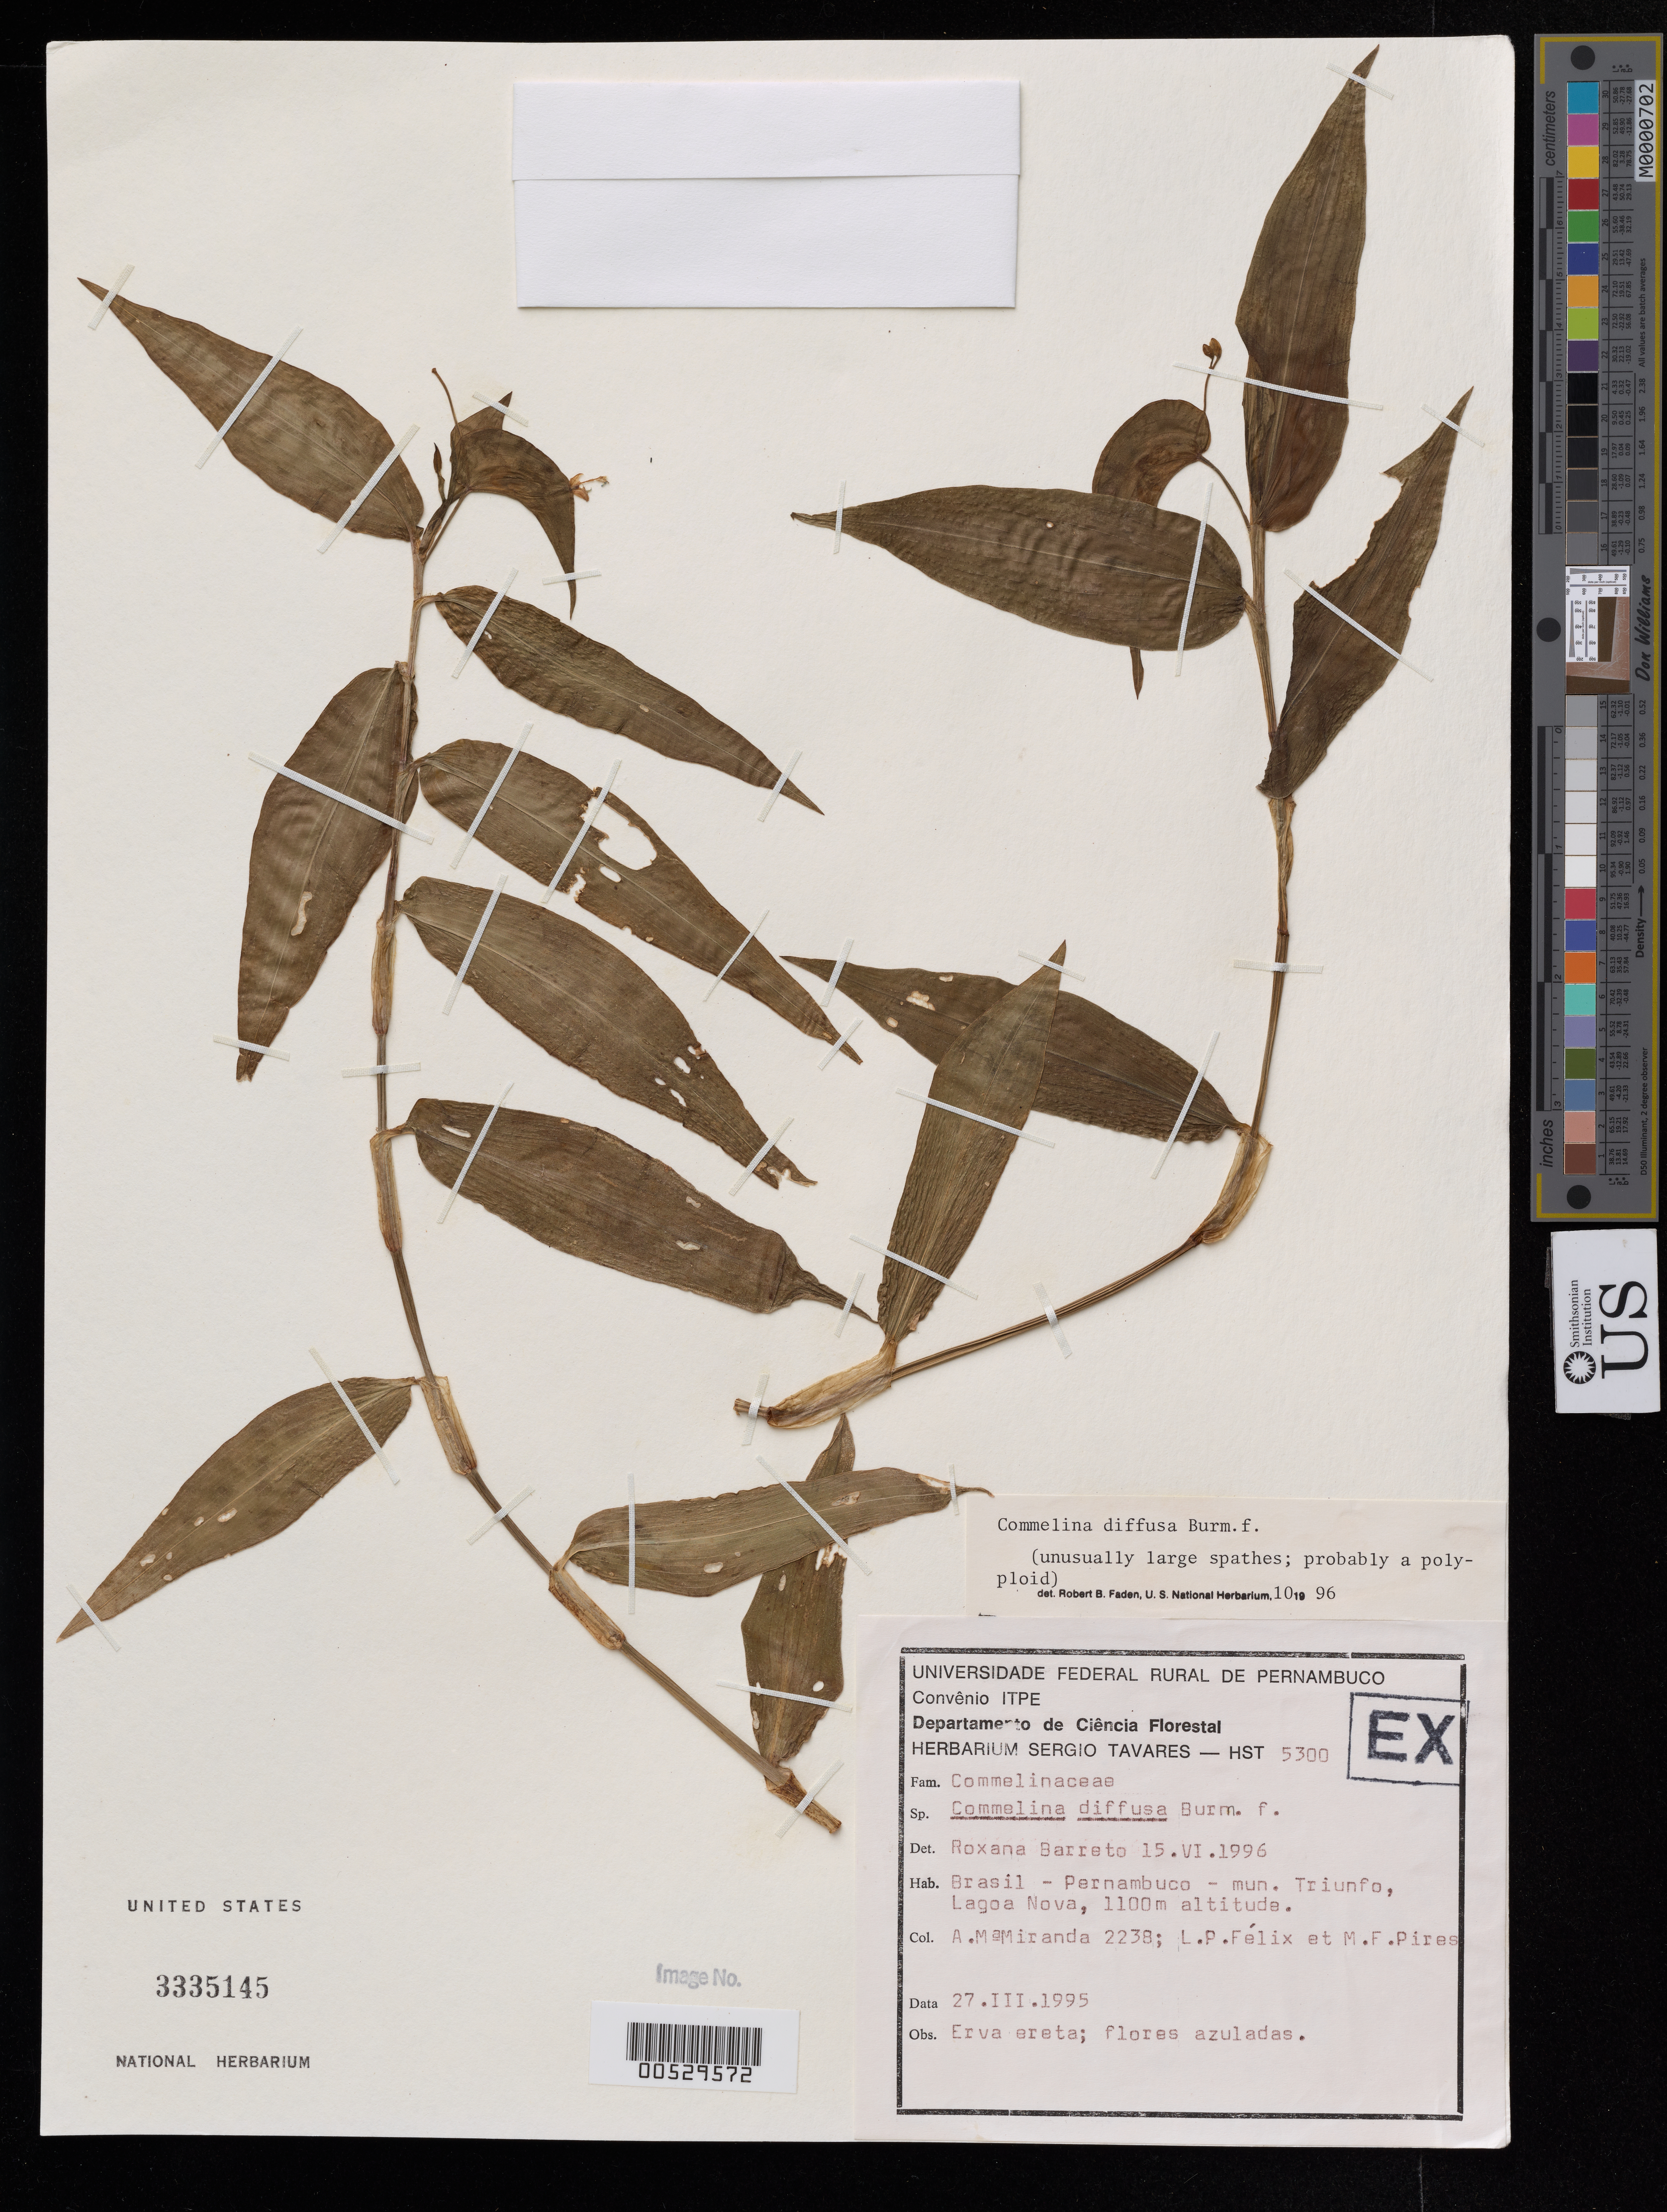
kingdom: Plantae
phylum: Tracheophyta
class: Liliopsida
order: Commelinales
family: Commelinaceae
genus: Commelina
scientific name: Commelina diffusa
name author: Burm. f.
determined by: Faden, Robert B., (US), Smithsonian Institution - National Museum of Natural History (UNITED STATES)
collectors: A. M. Miranda, L. P. Felix & M. F. Pires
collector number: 2238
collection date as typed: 27 Mar 1995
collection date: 1995-03-27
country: Brazil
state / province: Pernambuco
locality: Triunfo, lagoa nova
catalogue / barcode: US 3335145